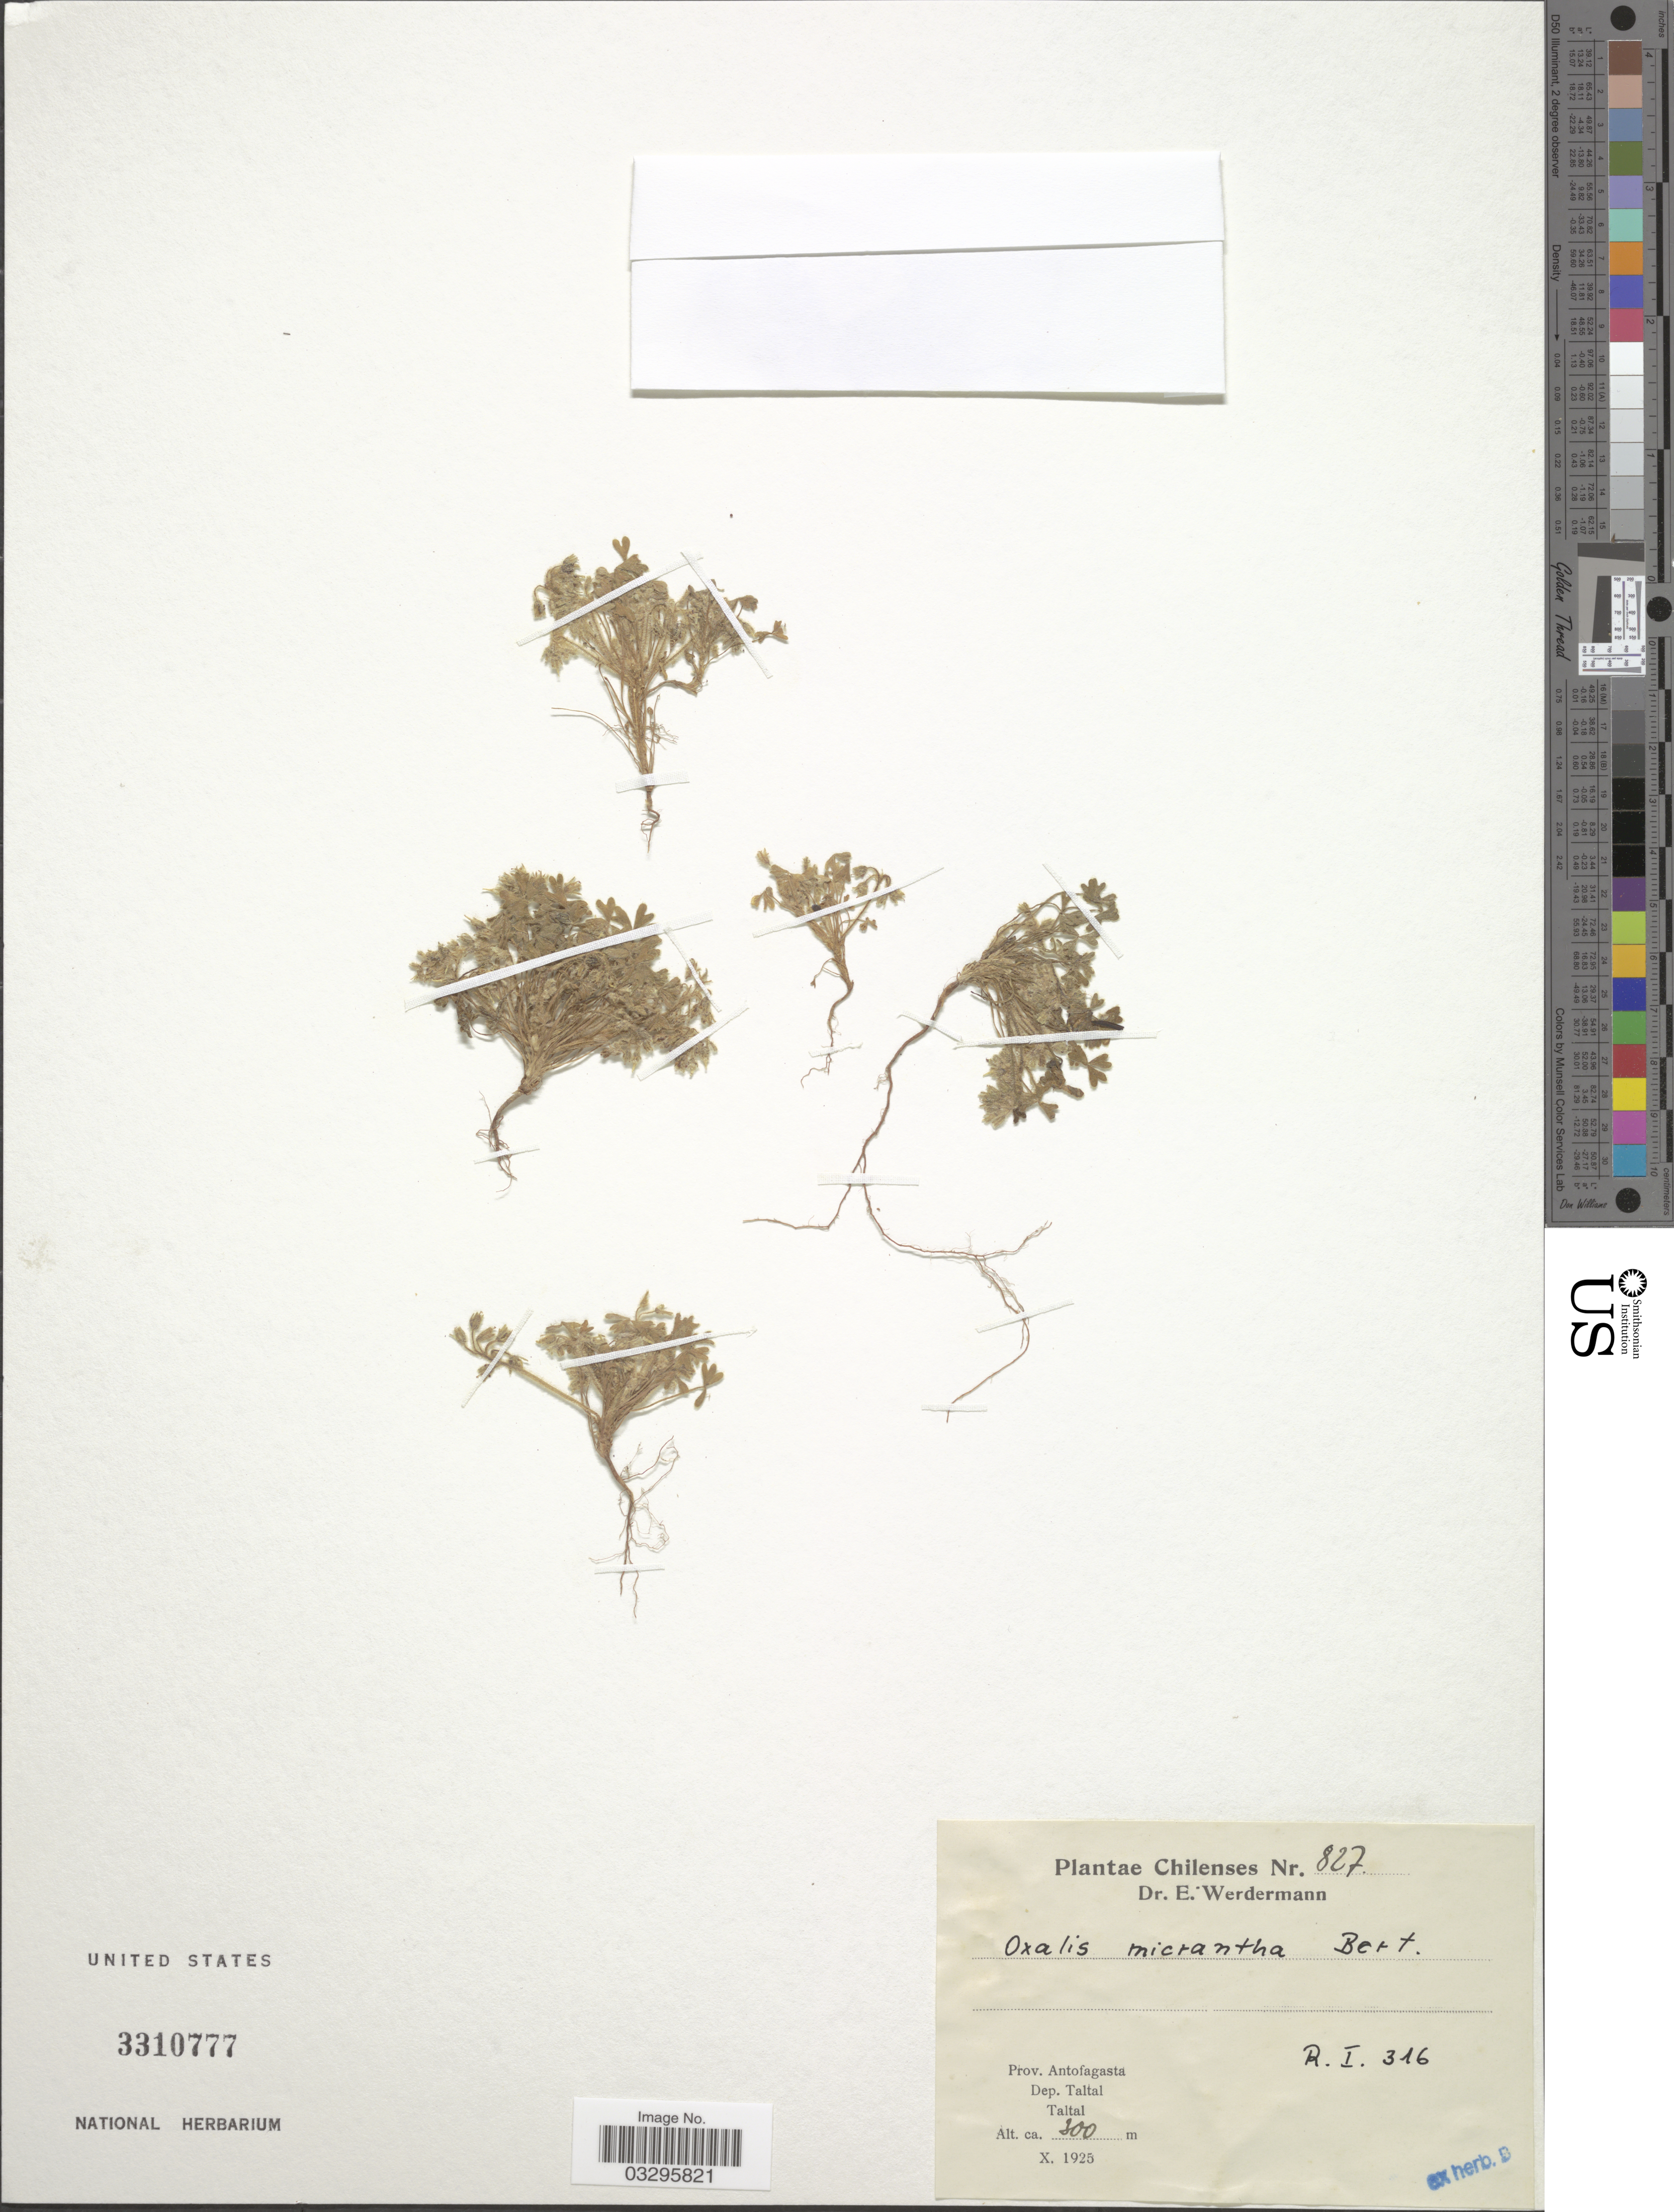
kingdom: Plantae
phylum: Tracheophyta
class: Magnoliopsida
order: Oxalidales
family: Oxalidaceae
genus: Oxalis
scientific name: Oxalis micrantha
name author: Bertero ex Savi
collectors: E. Werdermann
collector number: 827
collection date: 1925-10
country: Chile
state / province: Antofagasta (II)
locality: Dep. Taltal. Taltal.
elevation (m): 300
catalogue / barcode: US 3310777